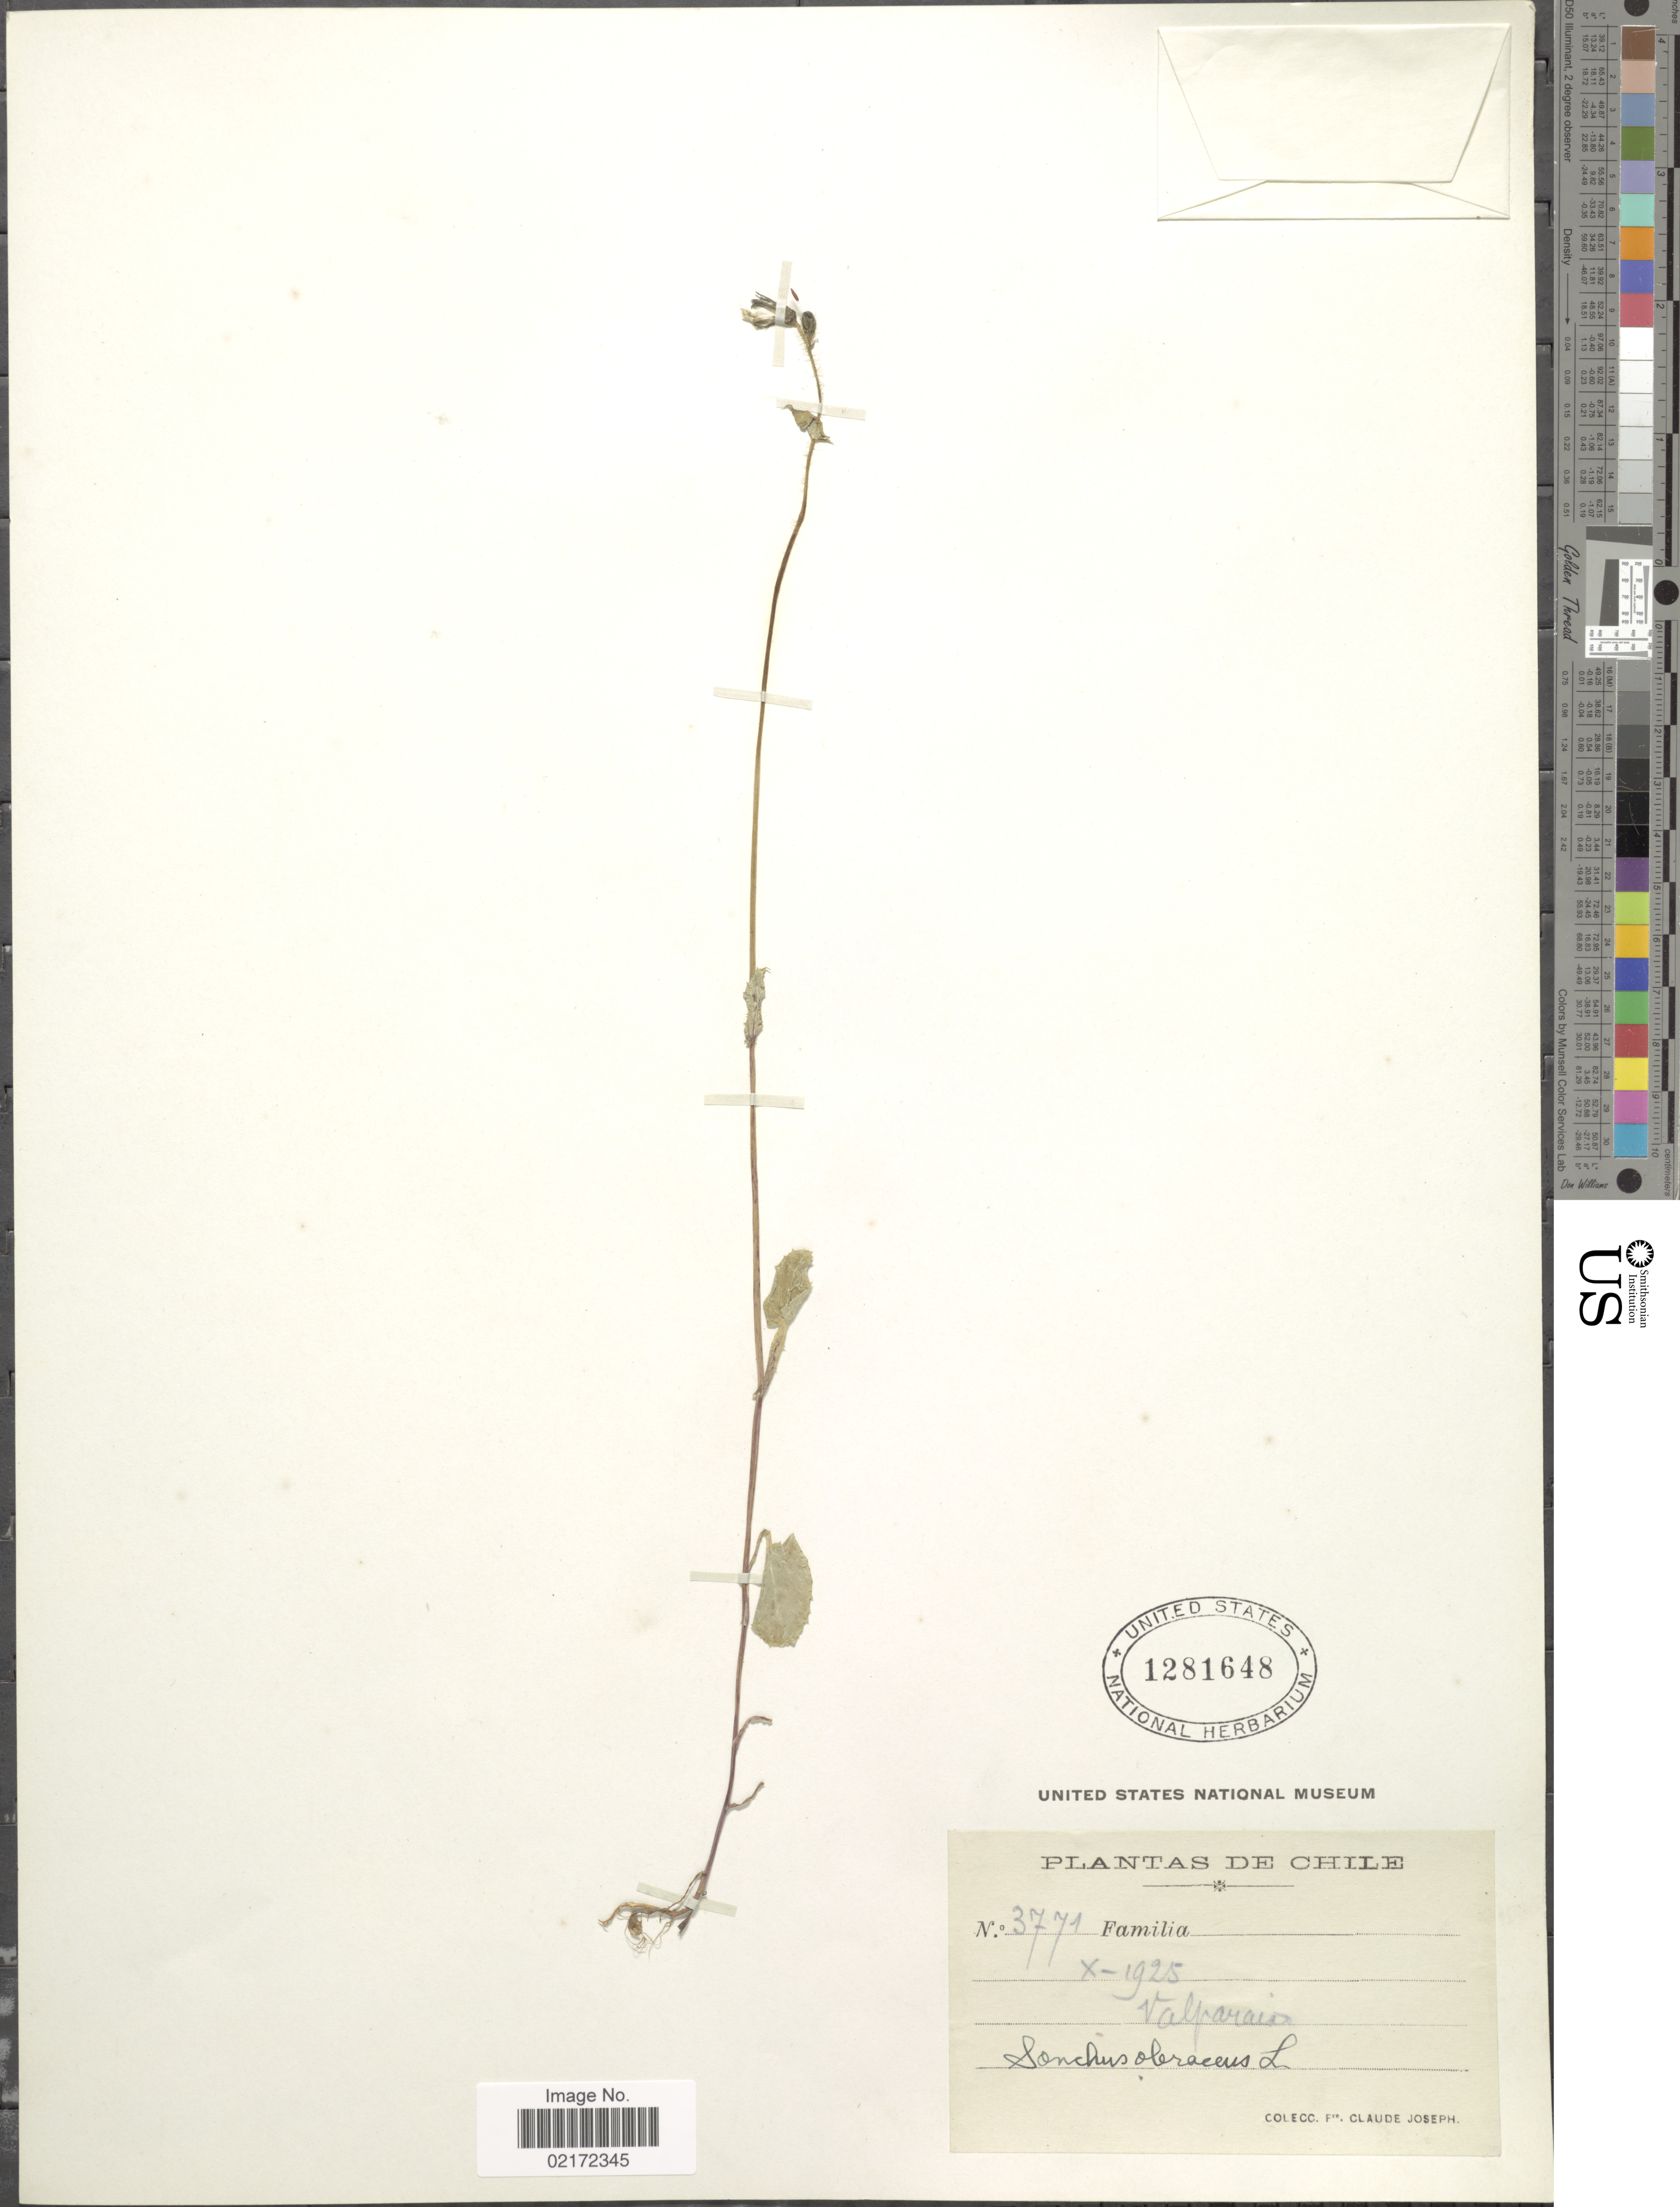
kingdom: Plantae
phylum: Tracheophyta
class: Magnoliopsida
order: Asterales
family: Asteraceae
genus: Sonchus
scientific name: Sonchus oleraceus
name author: L.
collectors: Bro. Claude-Joseph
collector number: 3771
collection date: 1925-10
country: Chile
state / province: Valparaíso (V)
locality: Valparaiso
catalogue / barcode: US 1281648